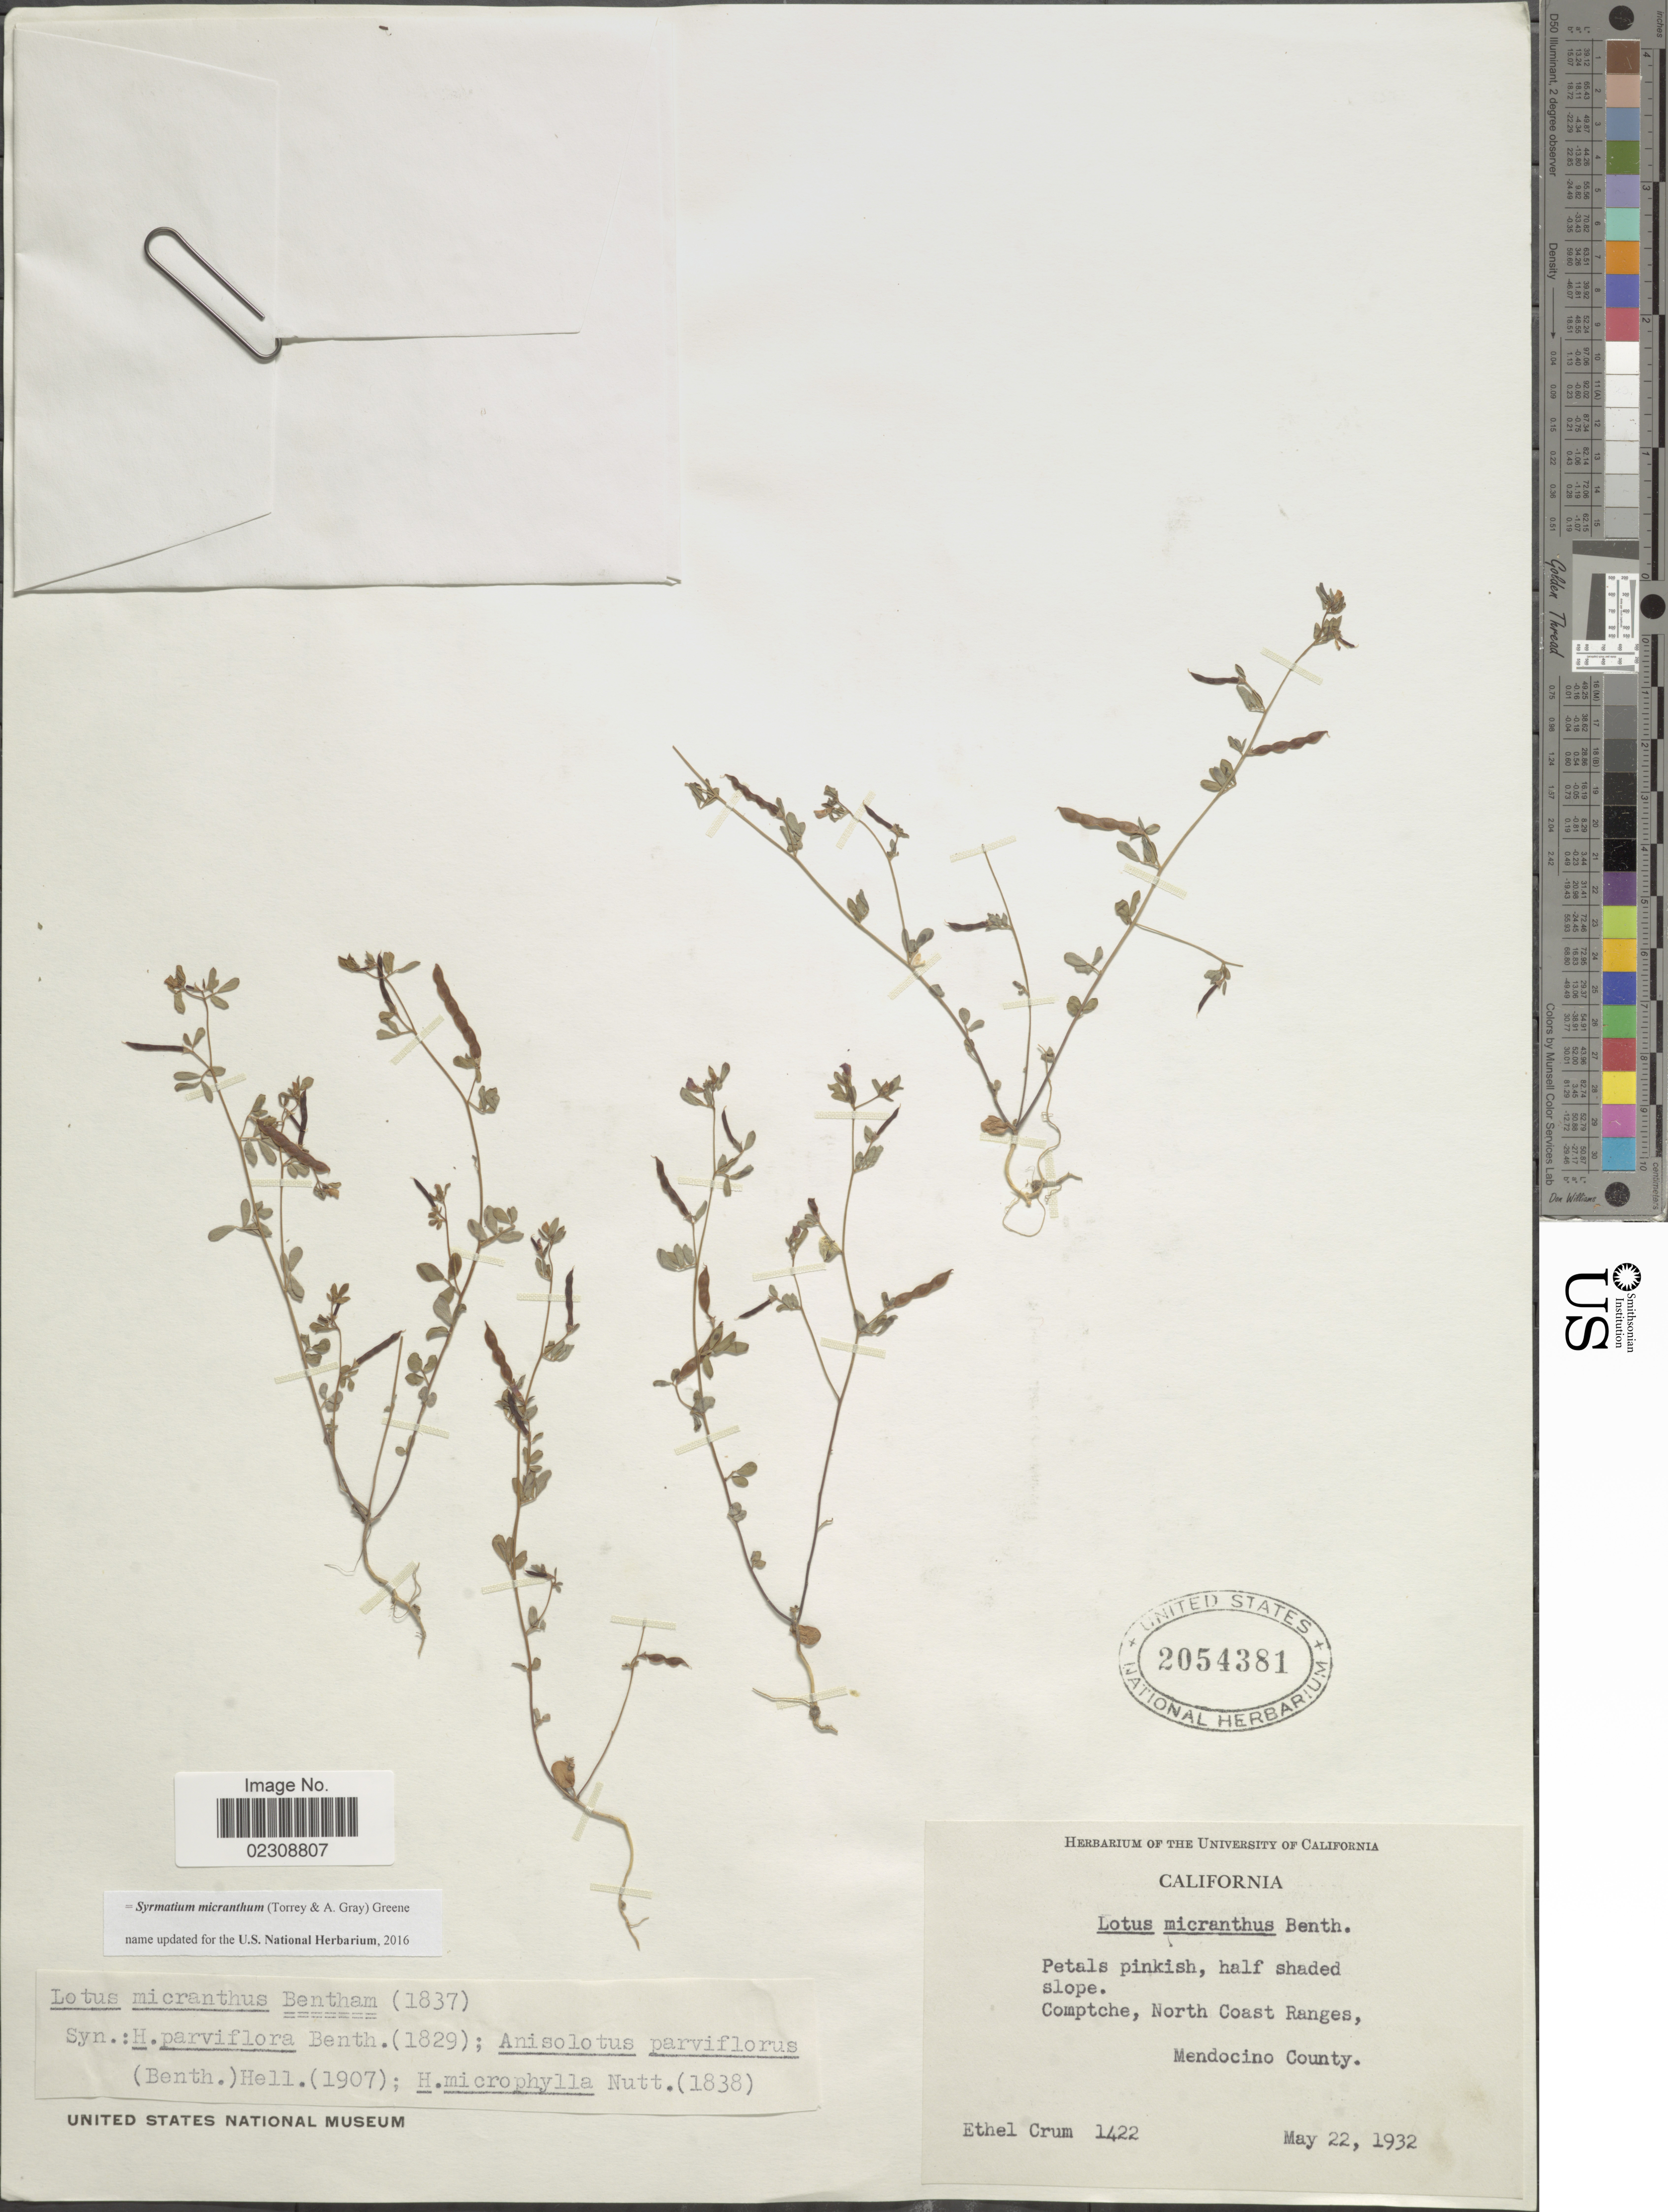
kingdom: Plantae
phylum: Tracheophyta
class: Magnoliopsida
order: Fabales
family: Fabaceae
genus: Syrmatium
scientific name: Syrmatium micranthum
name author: (Torr. & A. Gray) Greene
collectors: E. K. Crum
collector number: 1422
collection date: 1932-05-22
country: United States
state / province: California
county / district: Mendocino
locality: Comptche, North Coast Ranges, Mendocino County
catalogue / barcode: US 2054381